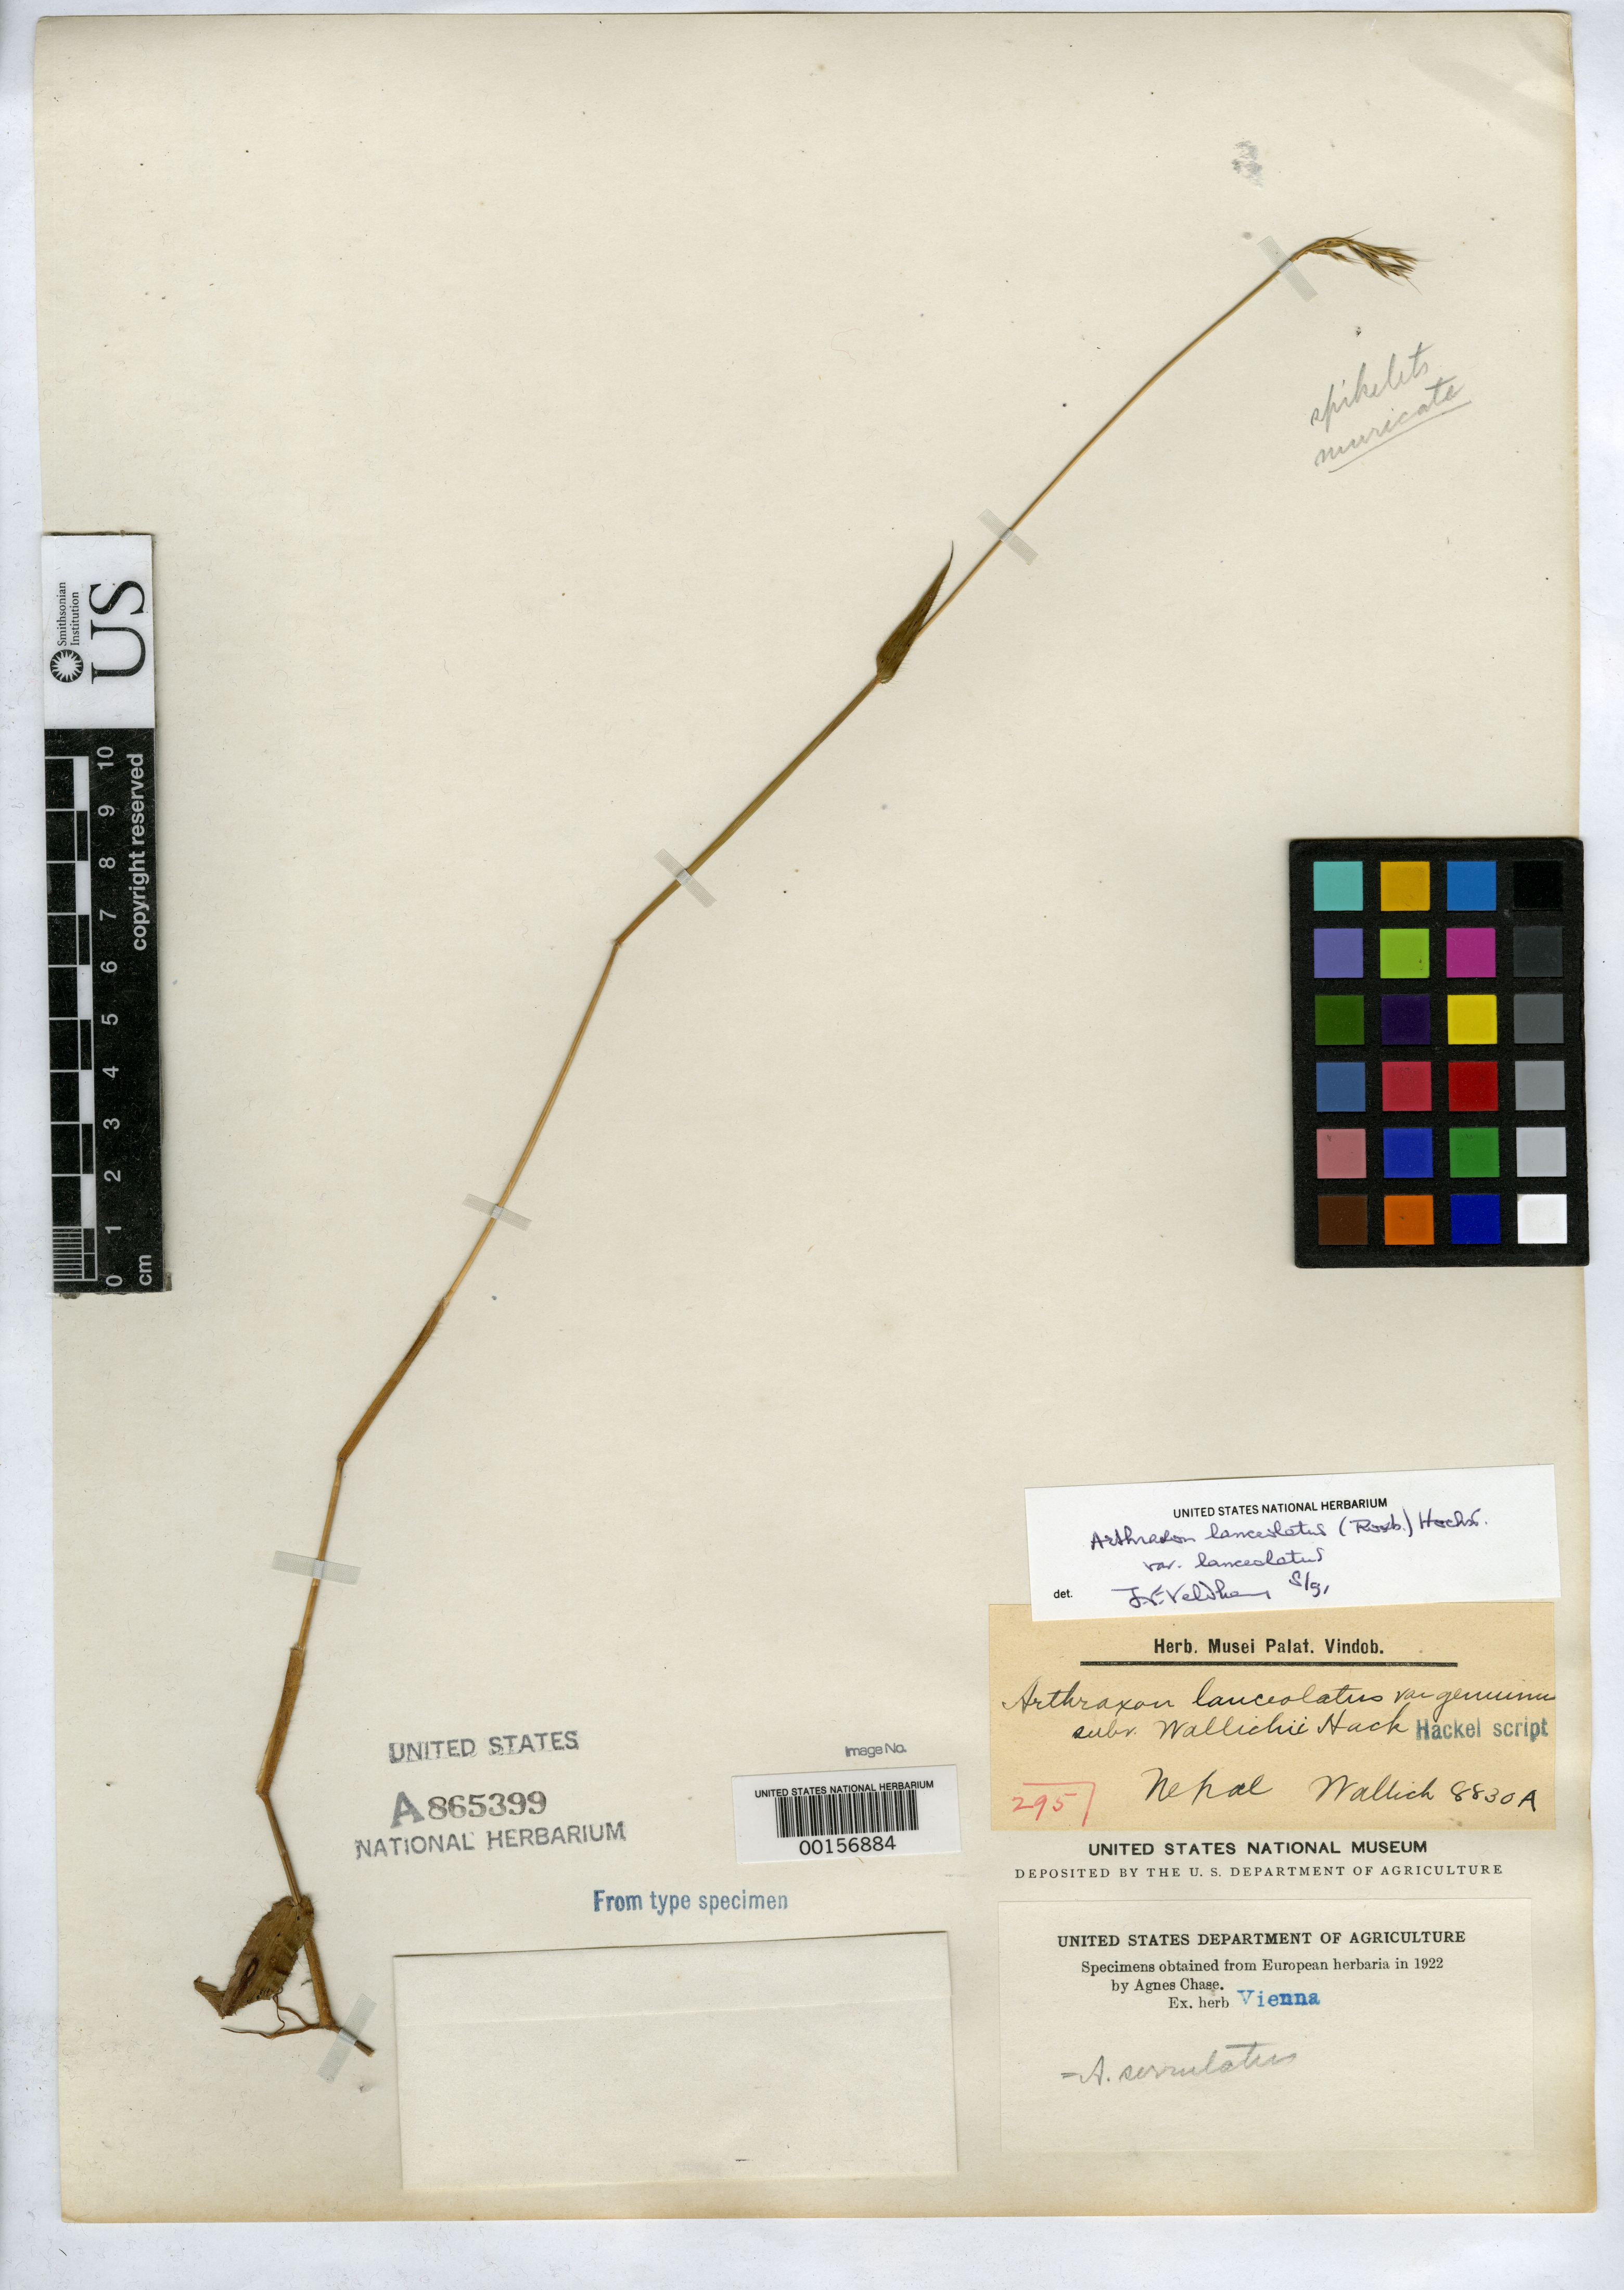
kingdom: Plantae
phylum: Tracheophyta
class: Liliopsida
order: Poales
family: Poaceae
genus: Arthraxon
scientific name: Arthraxon lanceolatus subvar. wallichii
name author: Hack. in A. DC.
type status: Type Fragment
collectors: N. Wallich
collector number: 8830a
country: Nepal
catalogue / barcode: US 865399A